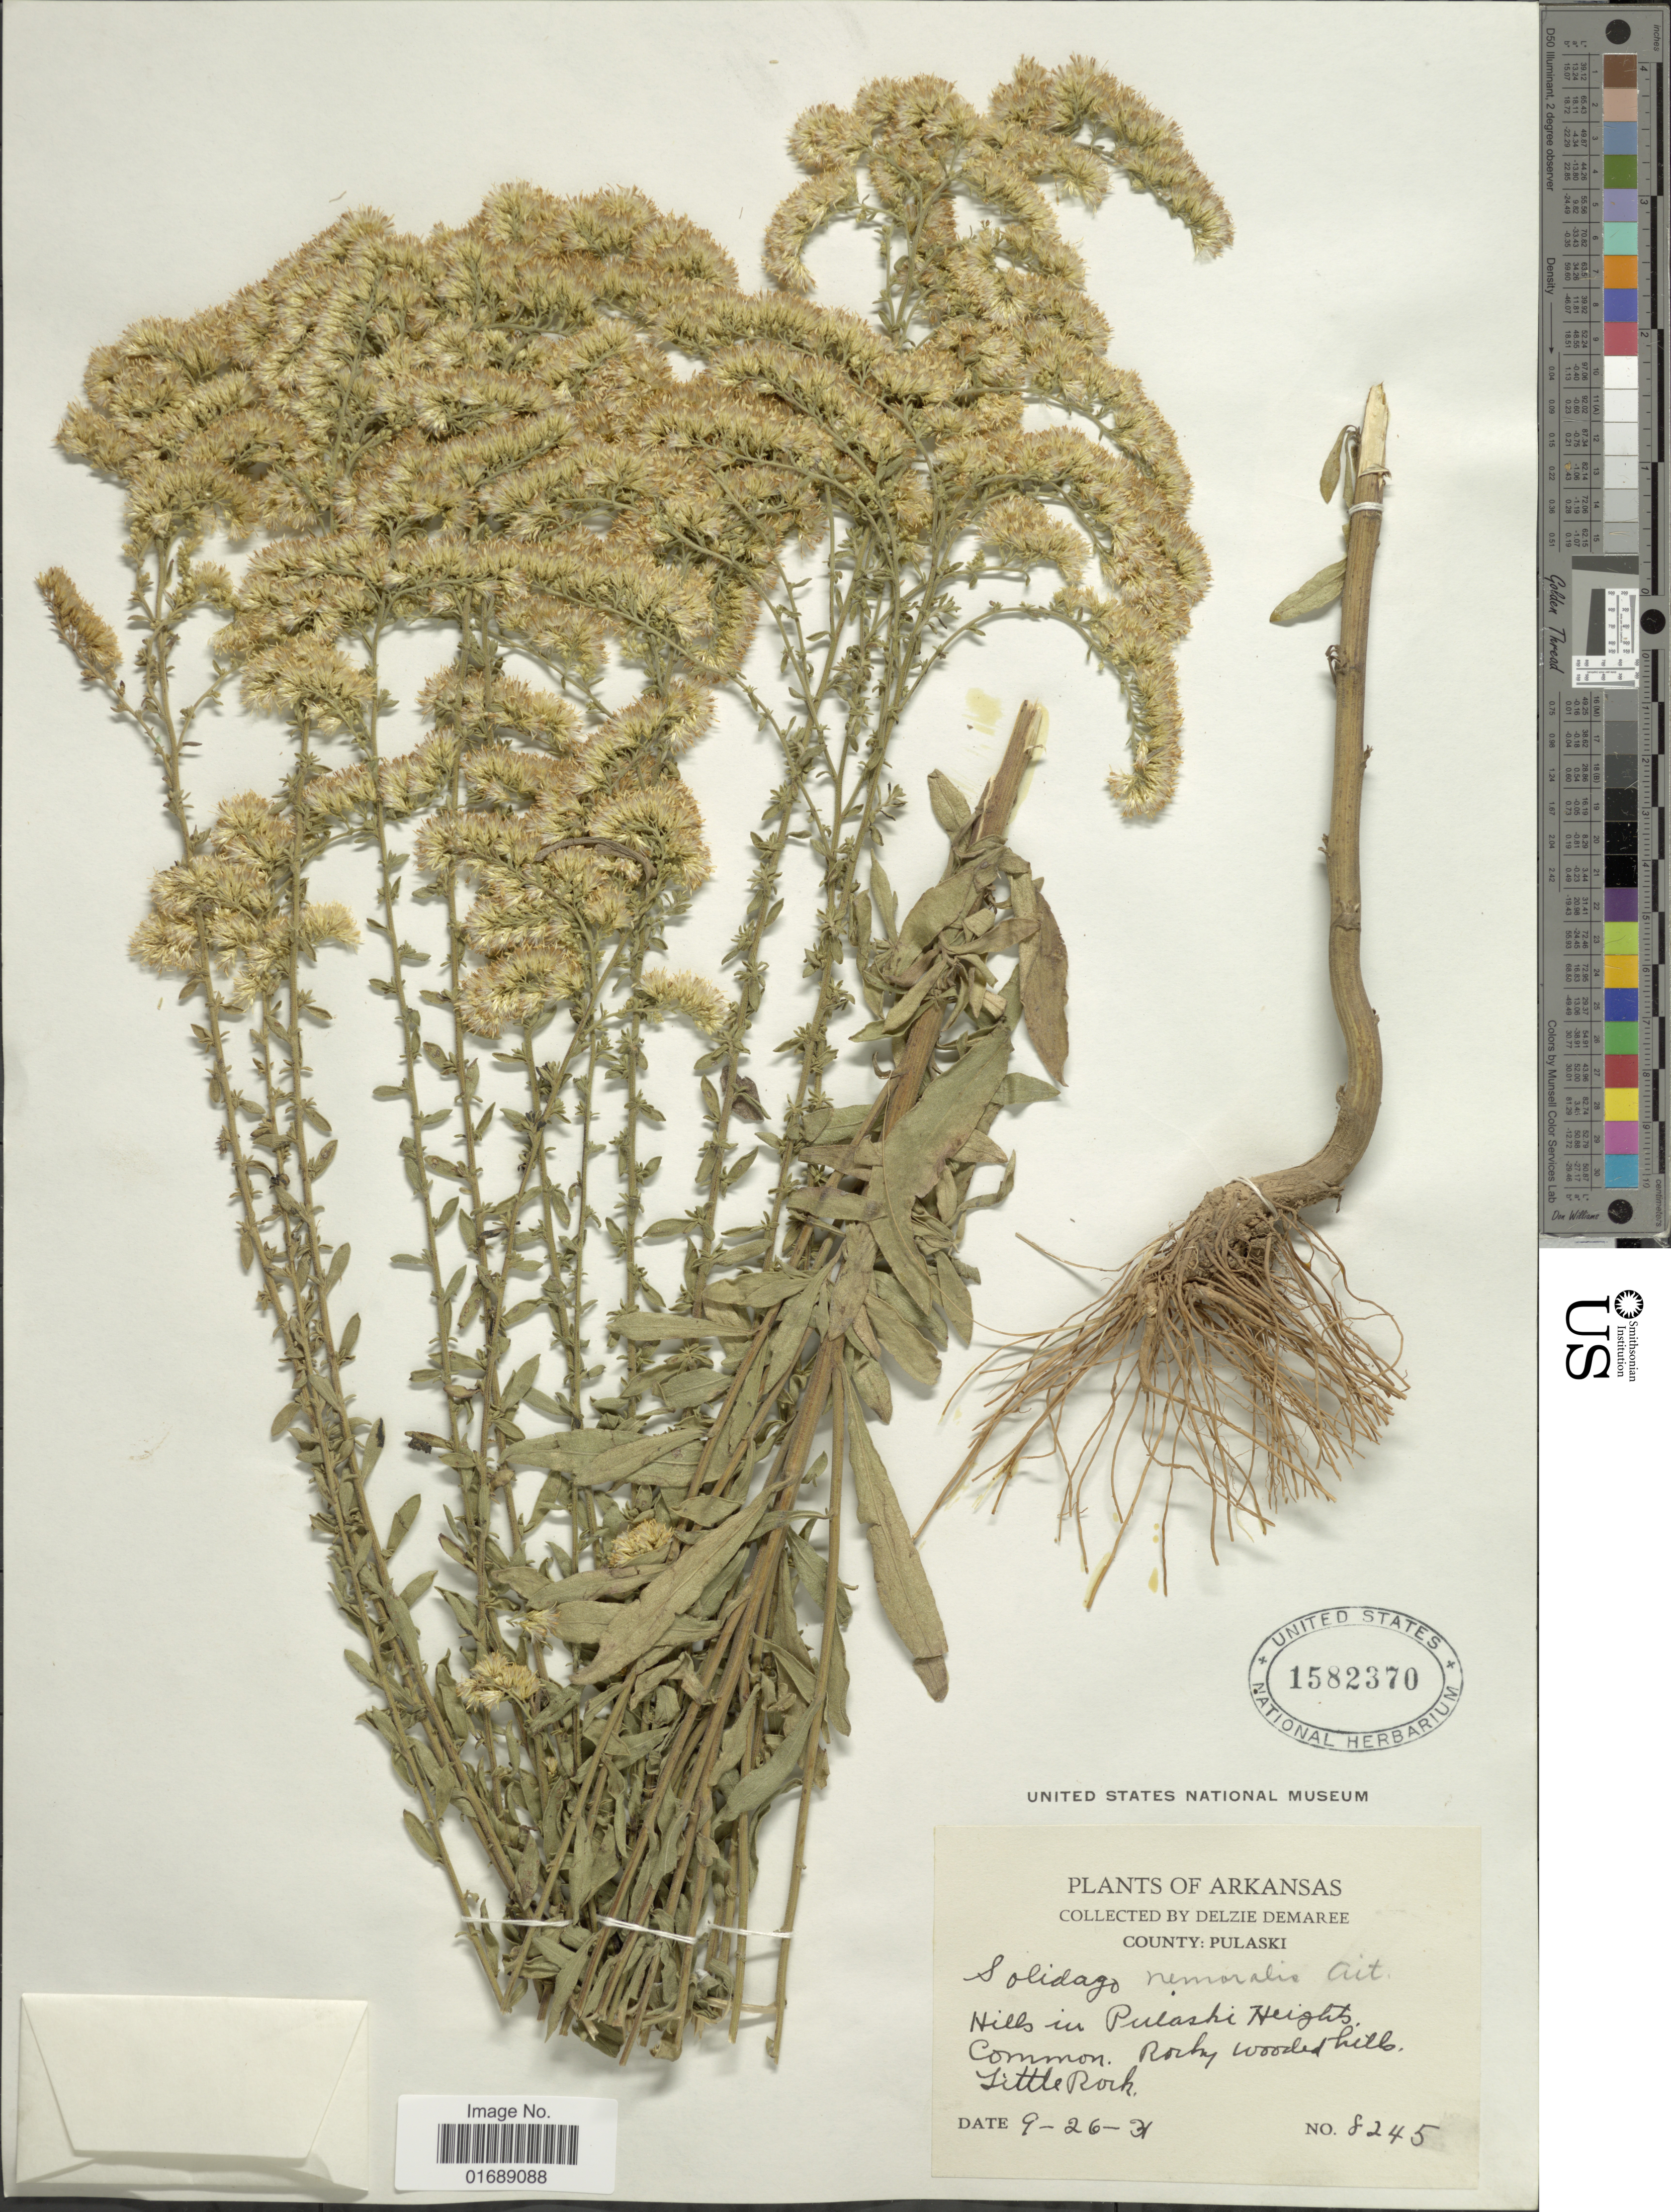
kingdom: Plantae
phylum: Tracheophyta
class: Magnoliopsida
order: Asterales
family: Asteraceae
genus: Solidago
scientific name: Solidago nemoralis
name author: Aiton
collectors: D. Demaree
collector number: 8245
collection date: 1931-09-26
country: United States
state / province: Arkansas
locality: County: Pulaski, Hills in Pulaski Heights, Rocky wooded hills, Little Rock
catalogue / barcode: US 1582370